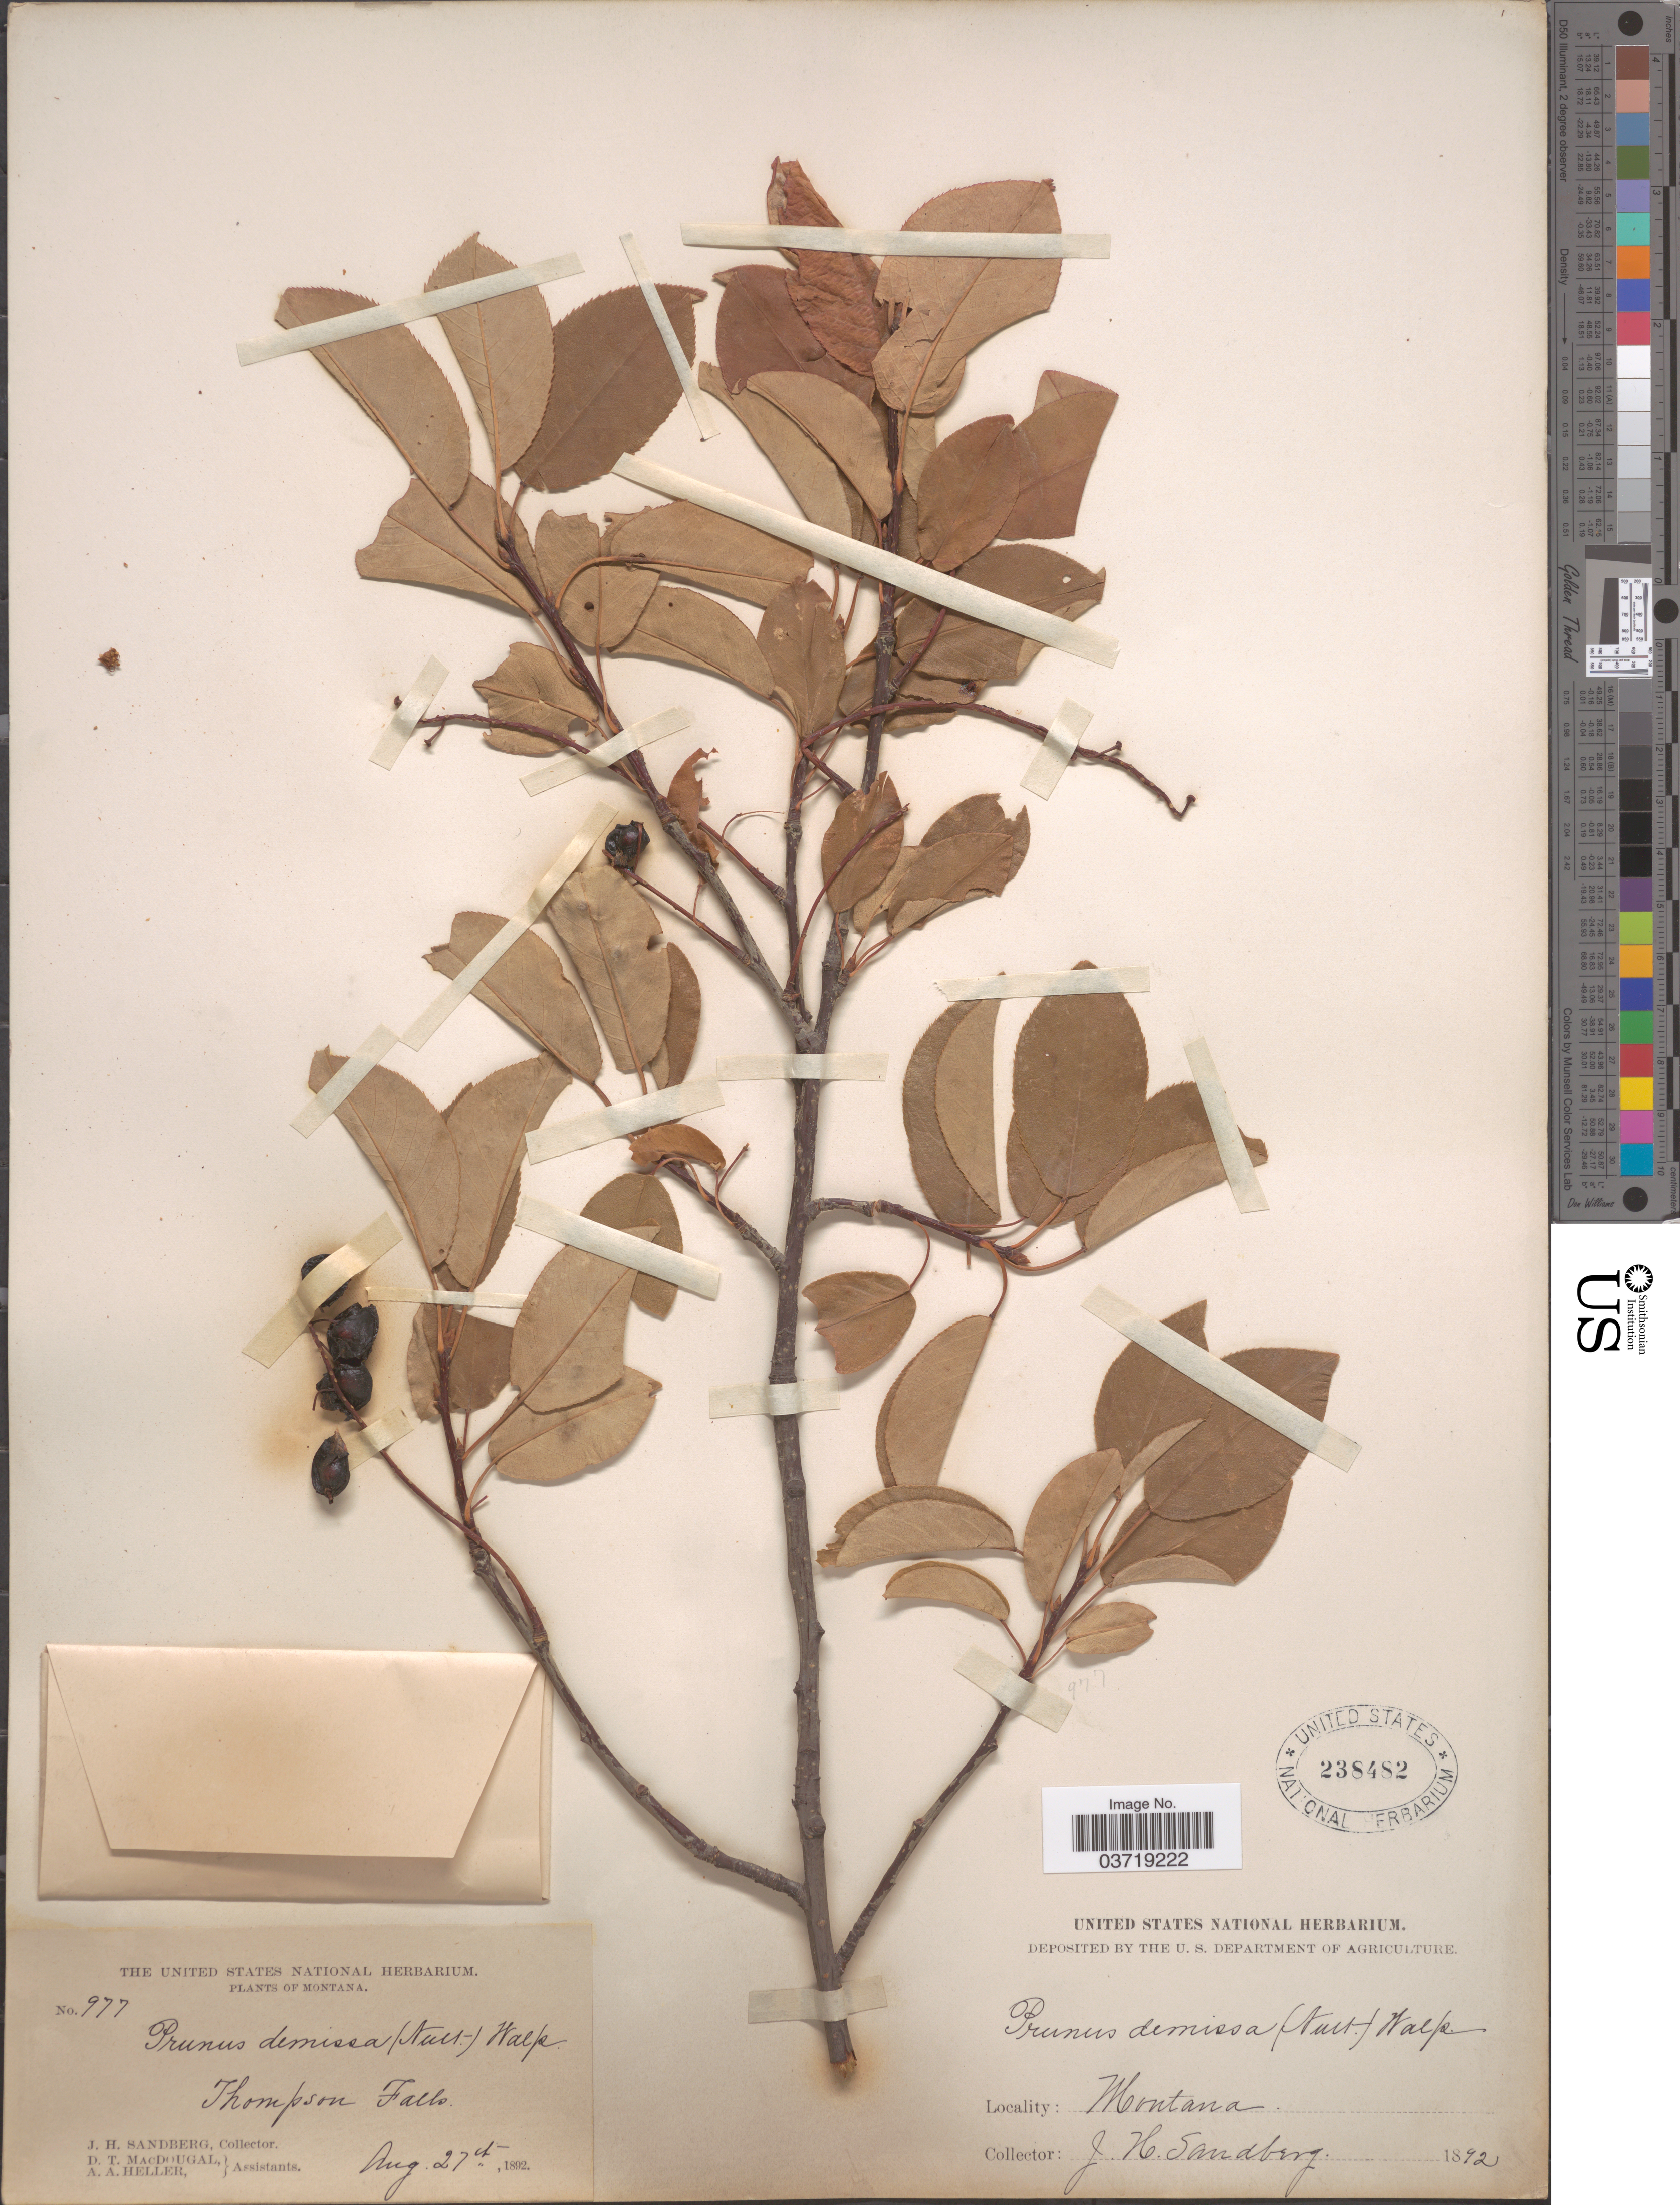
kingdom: Plantae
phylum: Tracheophyta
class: Magnoliopsida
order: Rosales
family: Rosaceae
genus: Prunus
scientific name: Prunus virginiana var. demissa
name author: (Nutt.) Torr.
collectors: J. H. Sandberg, D. T. MacDougal & A. A. Heller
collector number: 977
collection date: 1892-08-27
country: United States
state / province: Montana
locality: Thompson Falls.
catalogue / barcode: US 238482